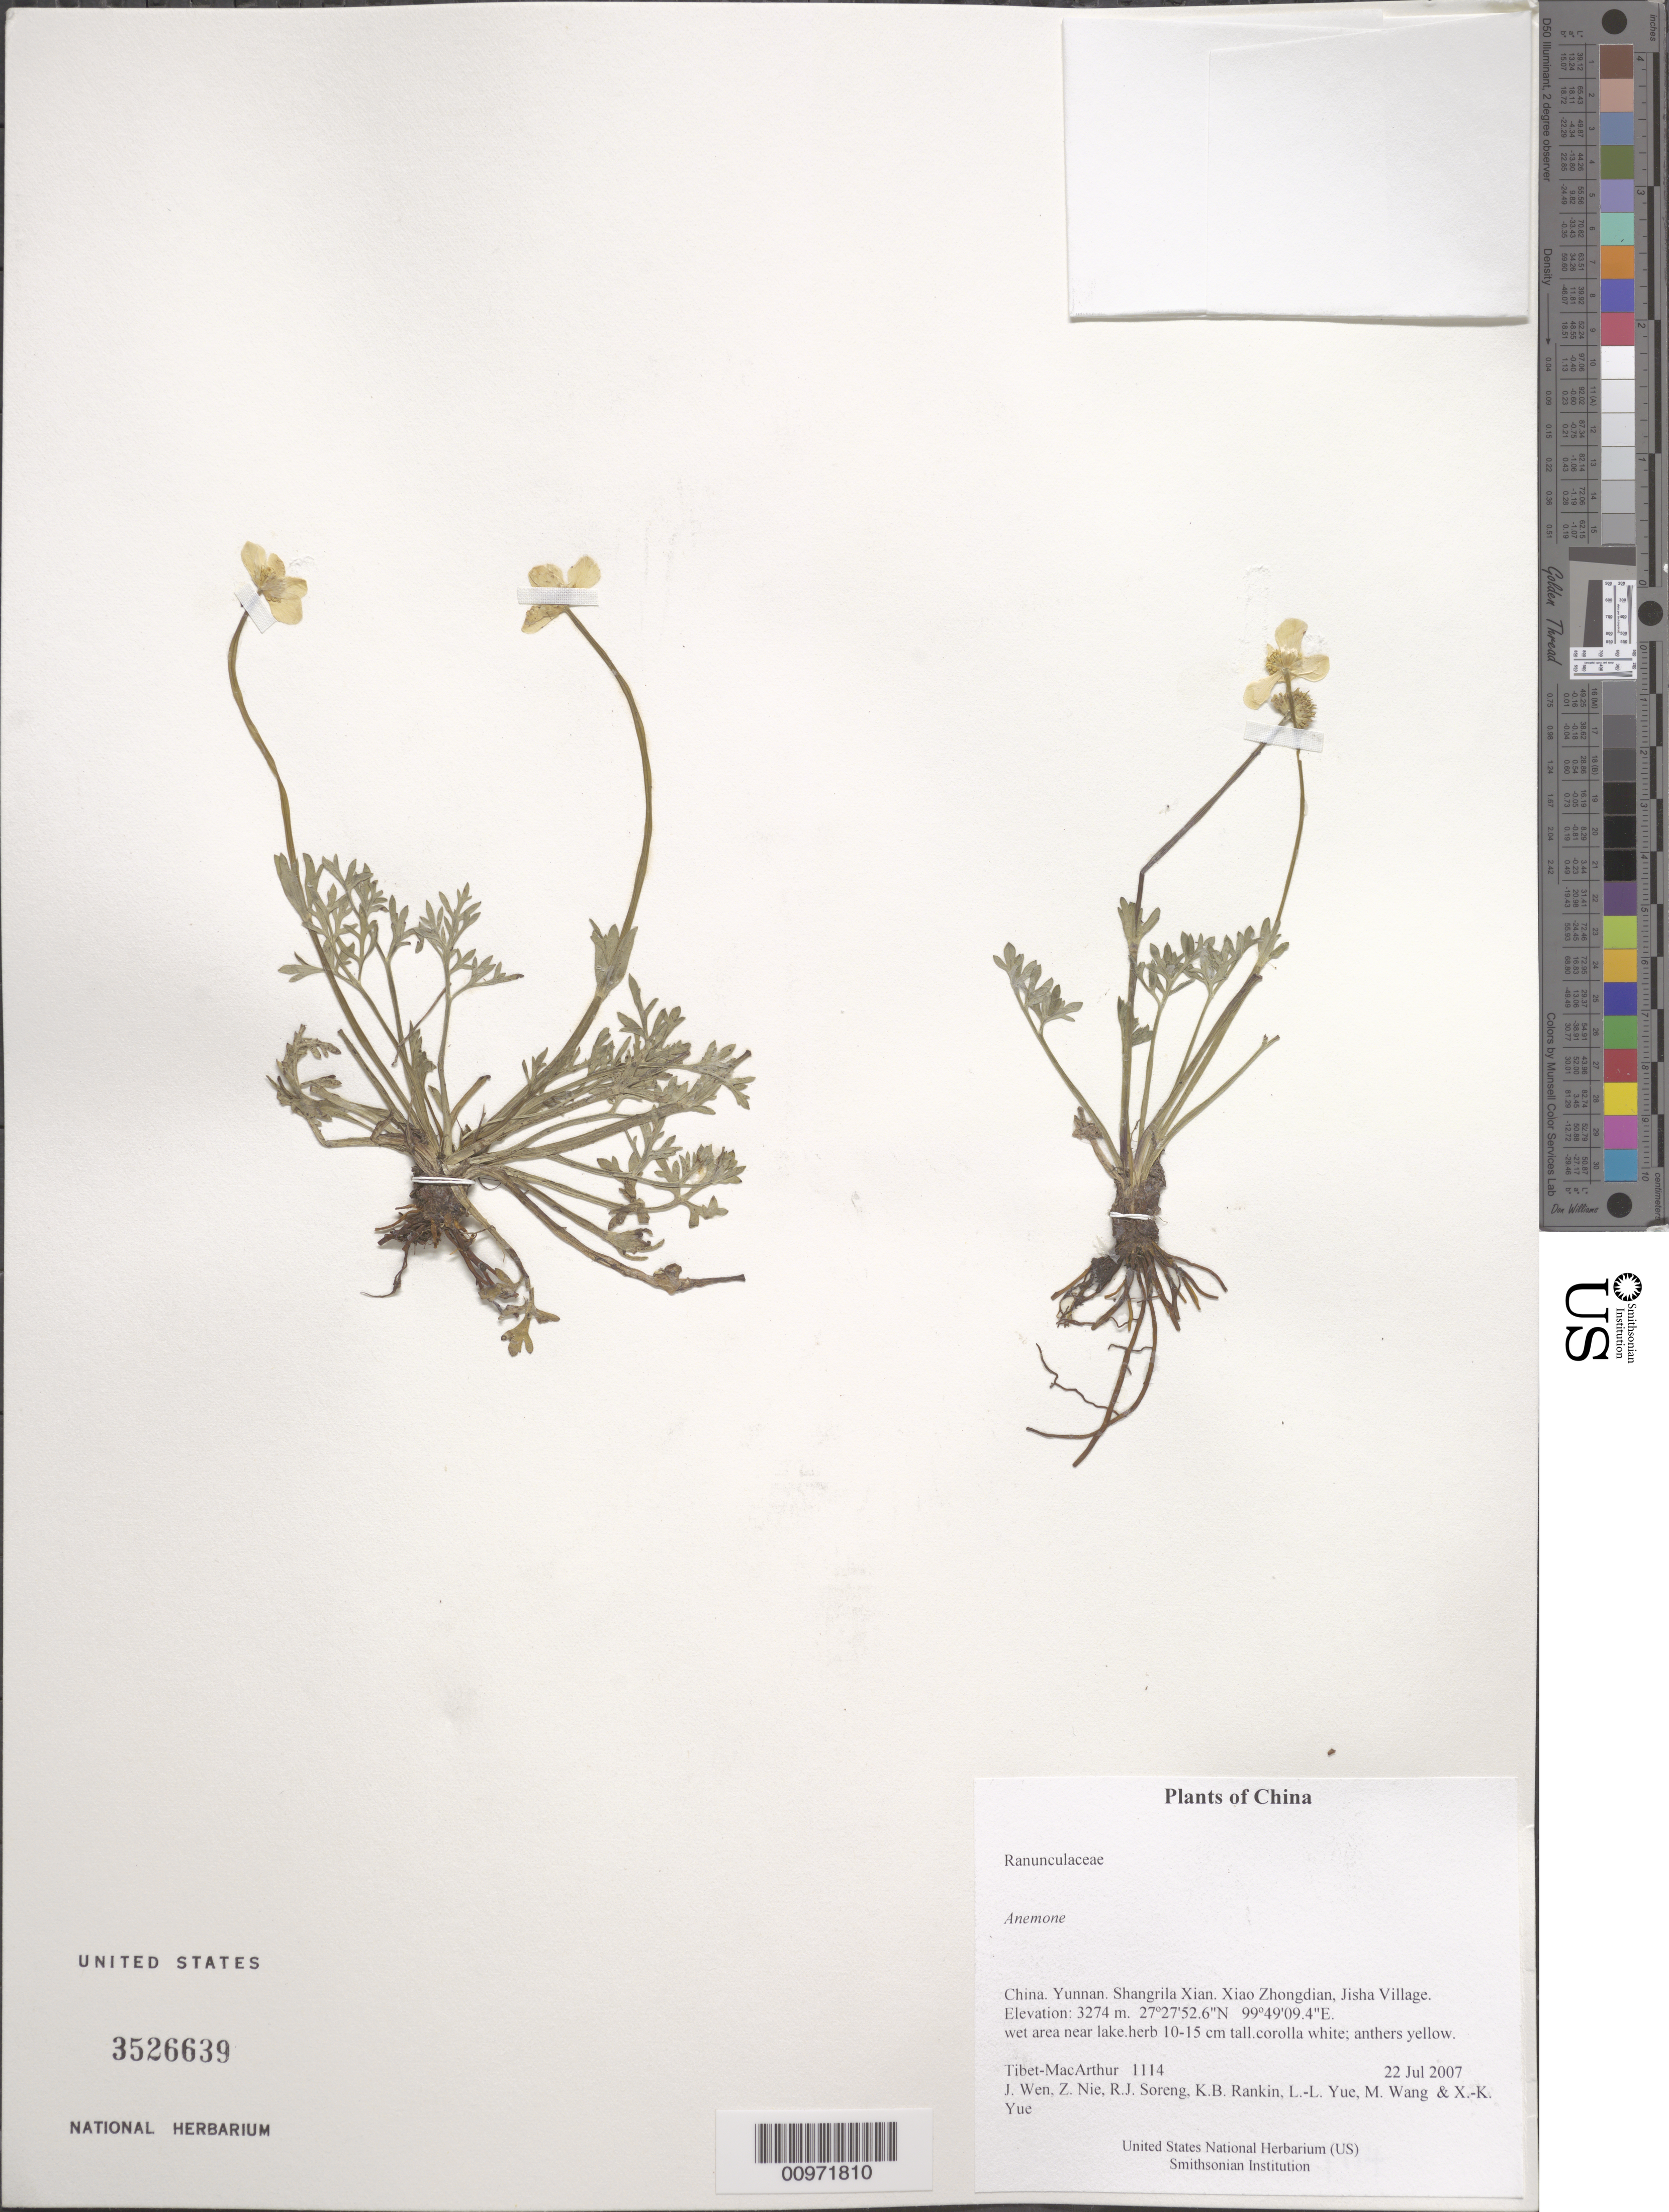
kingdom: Plantae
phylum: Tracheophyta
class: Magnoliopsida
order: Ranunculales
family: Ranunculaceae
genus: Anemone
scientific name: Anemone sp.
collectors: Tibet-MacArthur, J. Wen, Z. Nie, R. J. Soreng, K. Rankin, L. Yue, M. Wang & X. Yue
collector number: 1114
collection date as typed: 22 Jul 2007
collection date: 2007-07-22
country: China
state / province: Yunnan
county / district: Shangrila Xian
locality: Xiao Zhongdian, Jisha Village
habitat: wet area near lake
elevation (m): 3274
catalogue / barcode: US 3526639